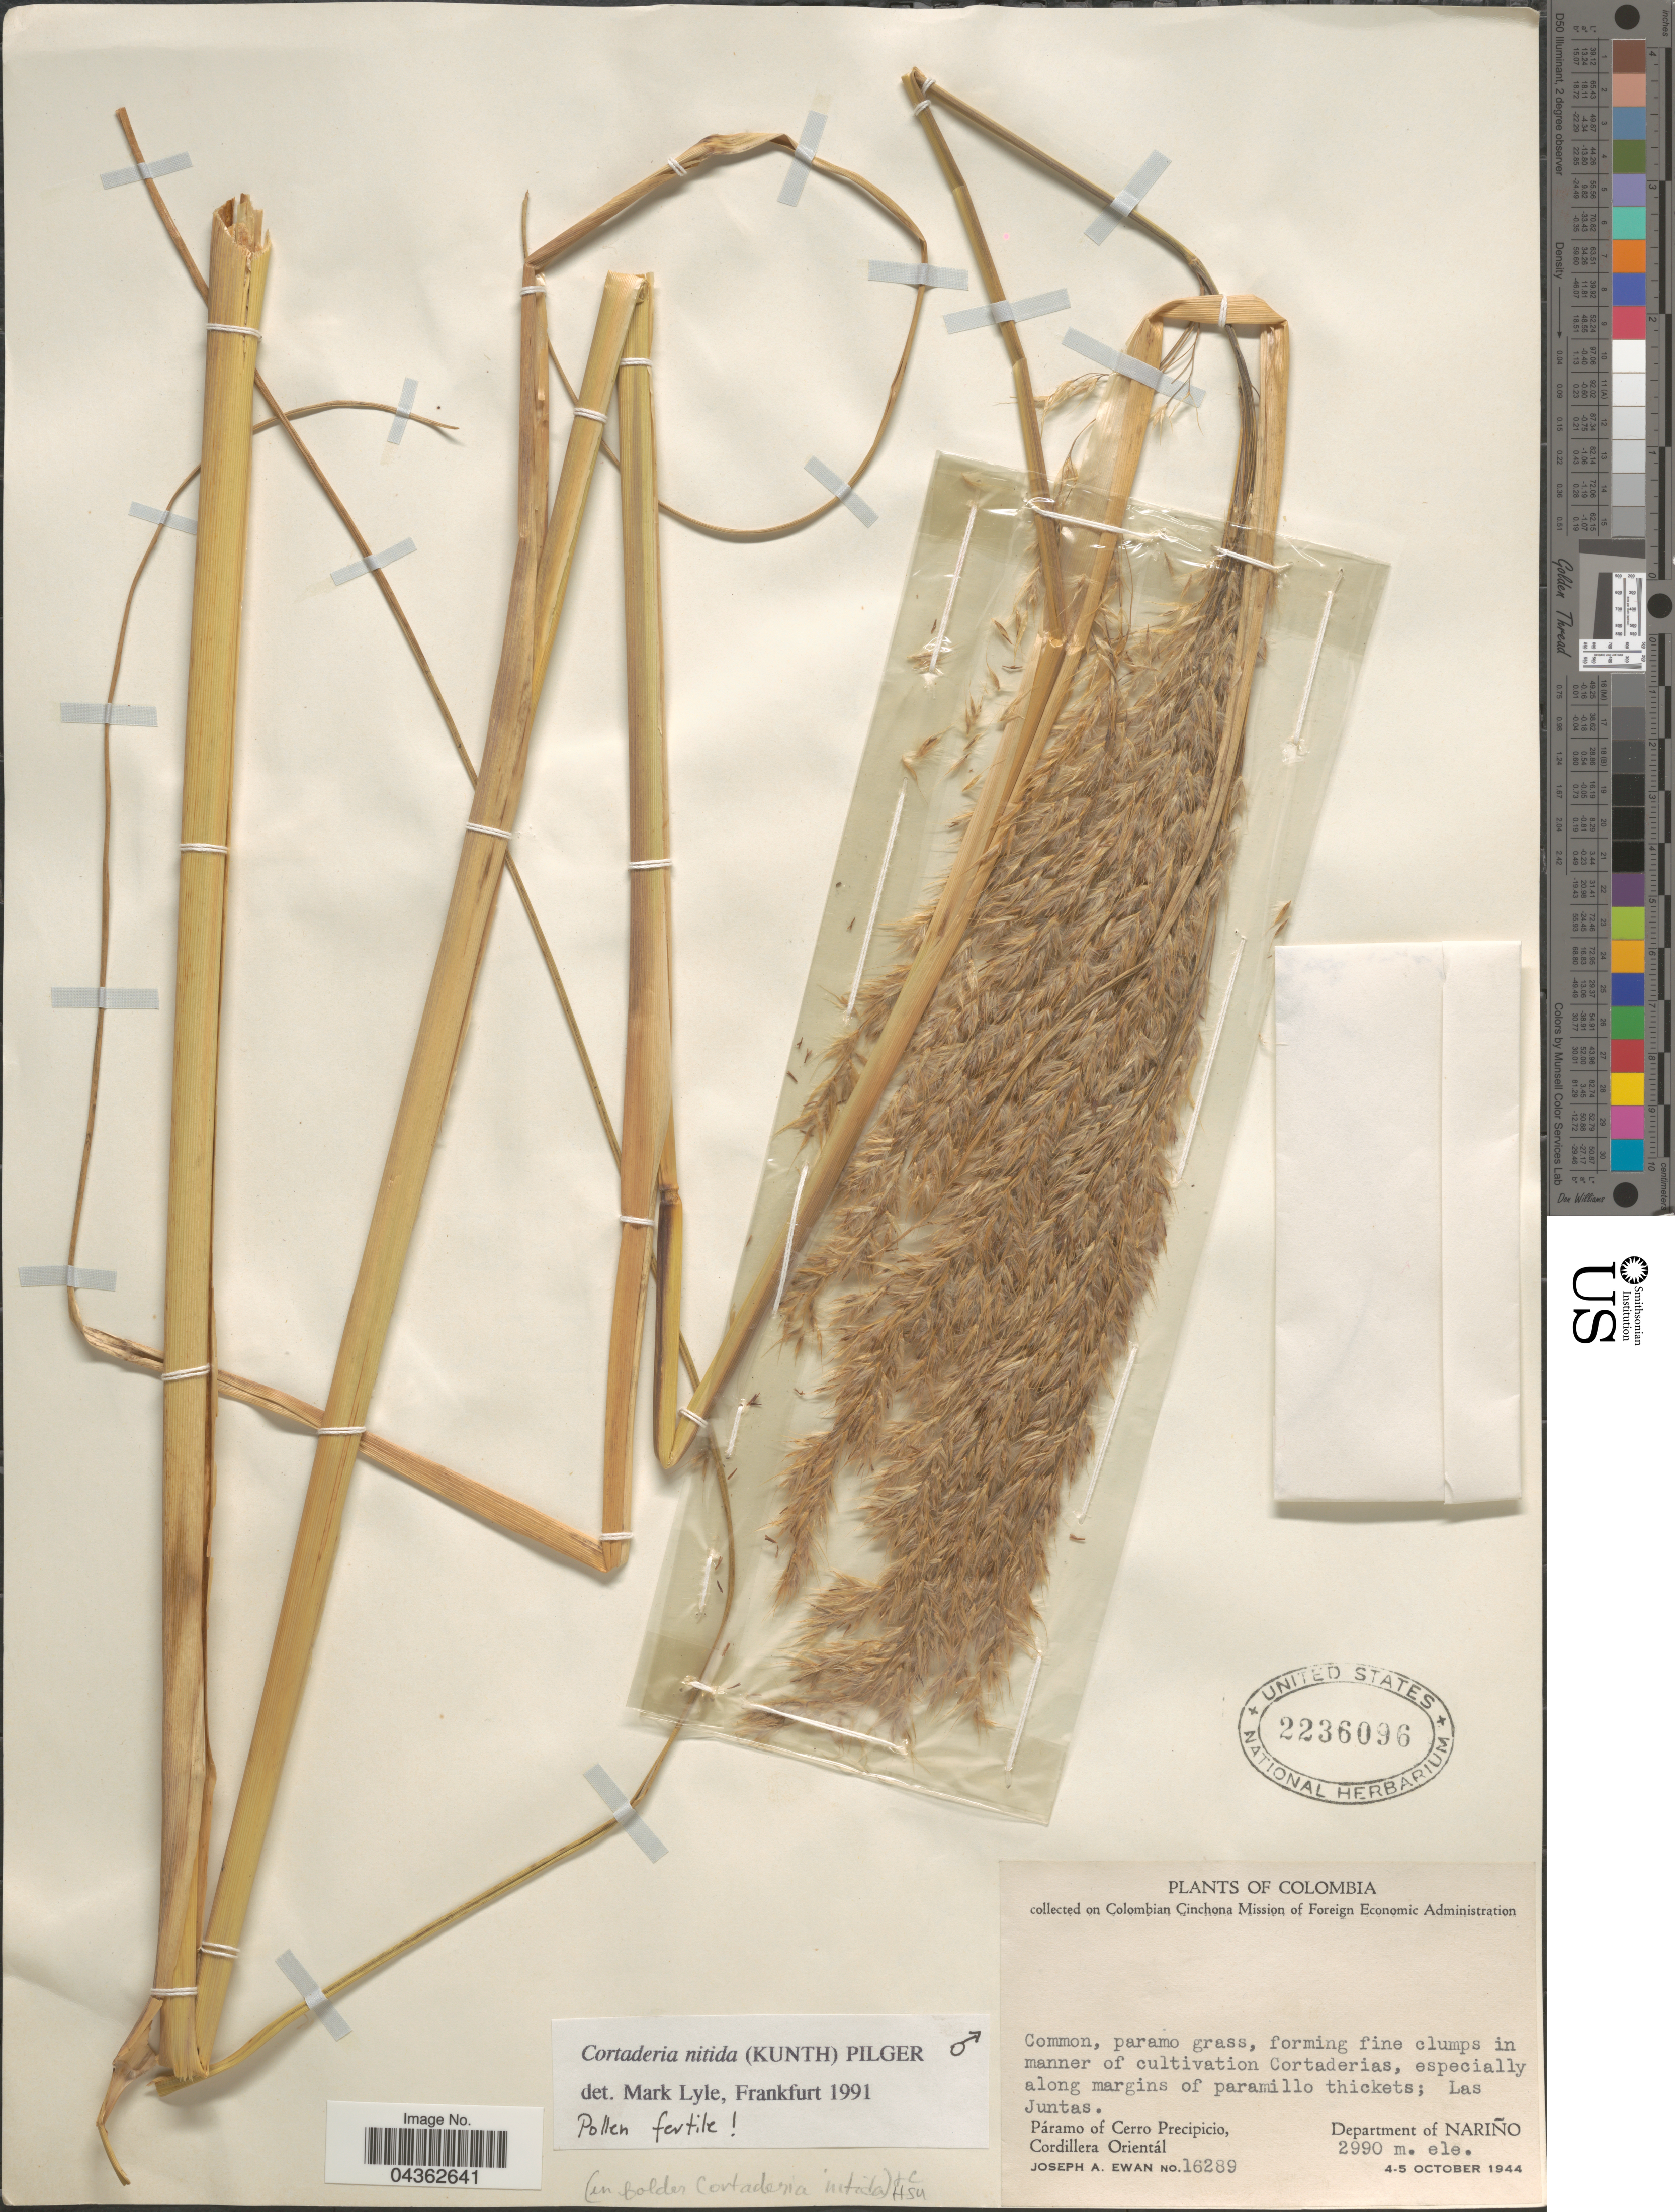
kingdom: Plantae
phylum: Tracheophyta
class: Liliopsida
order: Poales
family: Poaceae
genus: Cortaderia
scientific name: Cortaderia nitida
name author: (Kunth) Pilg.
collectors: J. A. Ewan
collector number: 16289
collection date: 1944-10-04/1944-10-05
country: Colombia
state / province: Nariño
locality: Colombian Cinchona Mission of Foreign Economic Administration. Las Juntas. Páramo of Cerro Precipicio, Department of Nariño. Cordillera Orientál.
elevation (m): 2990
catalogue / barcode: US 2236096